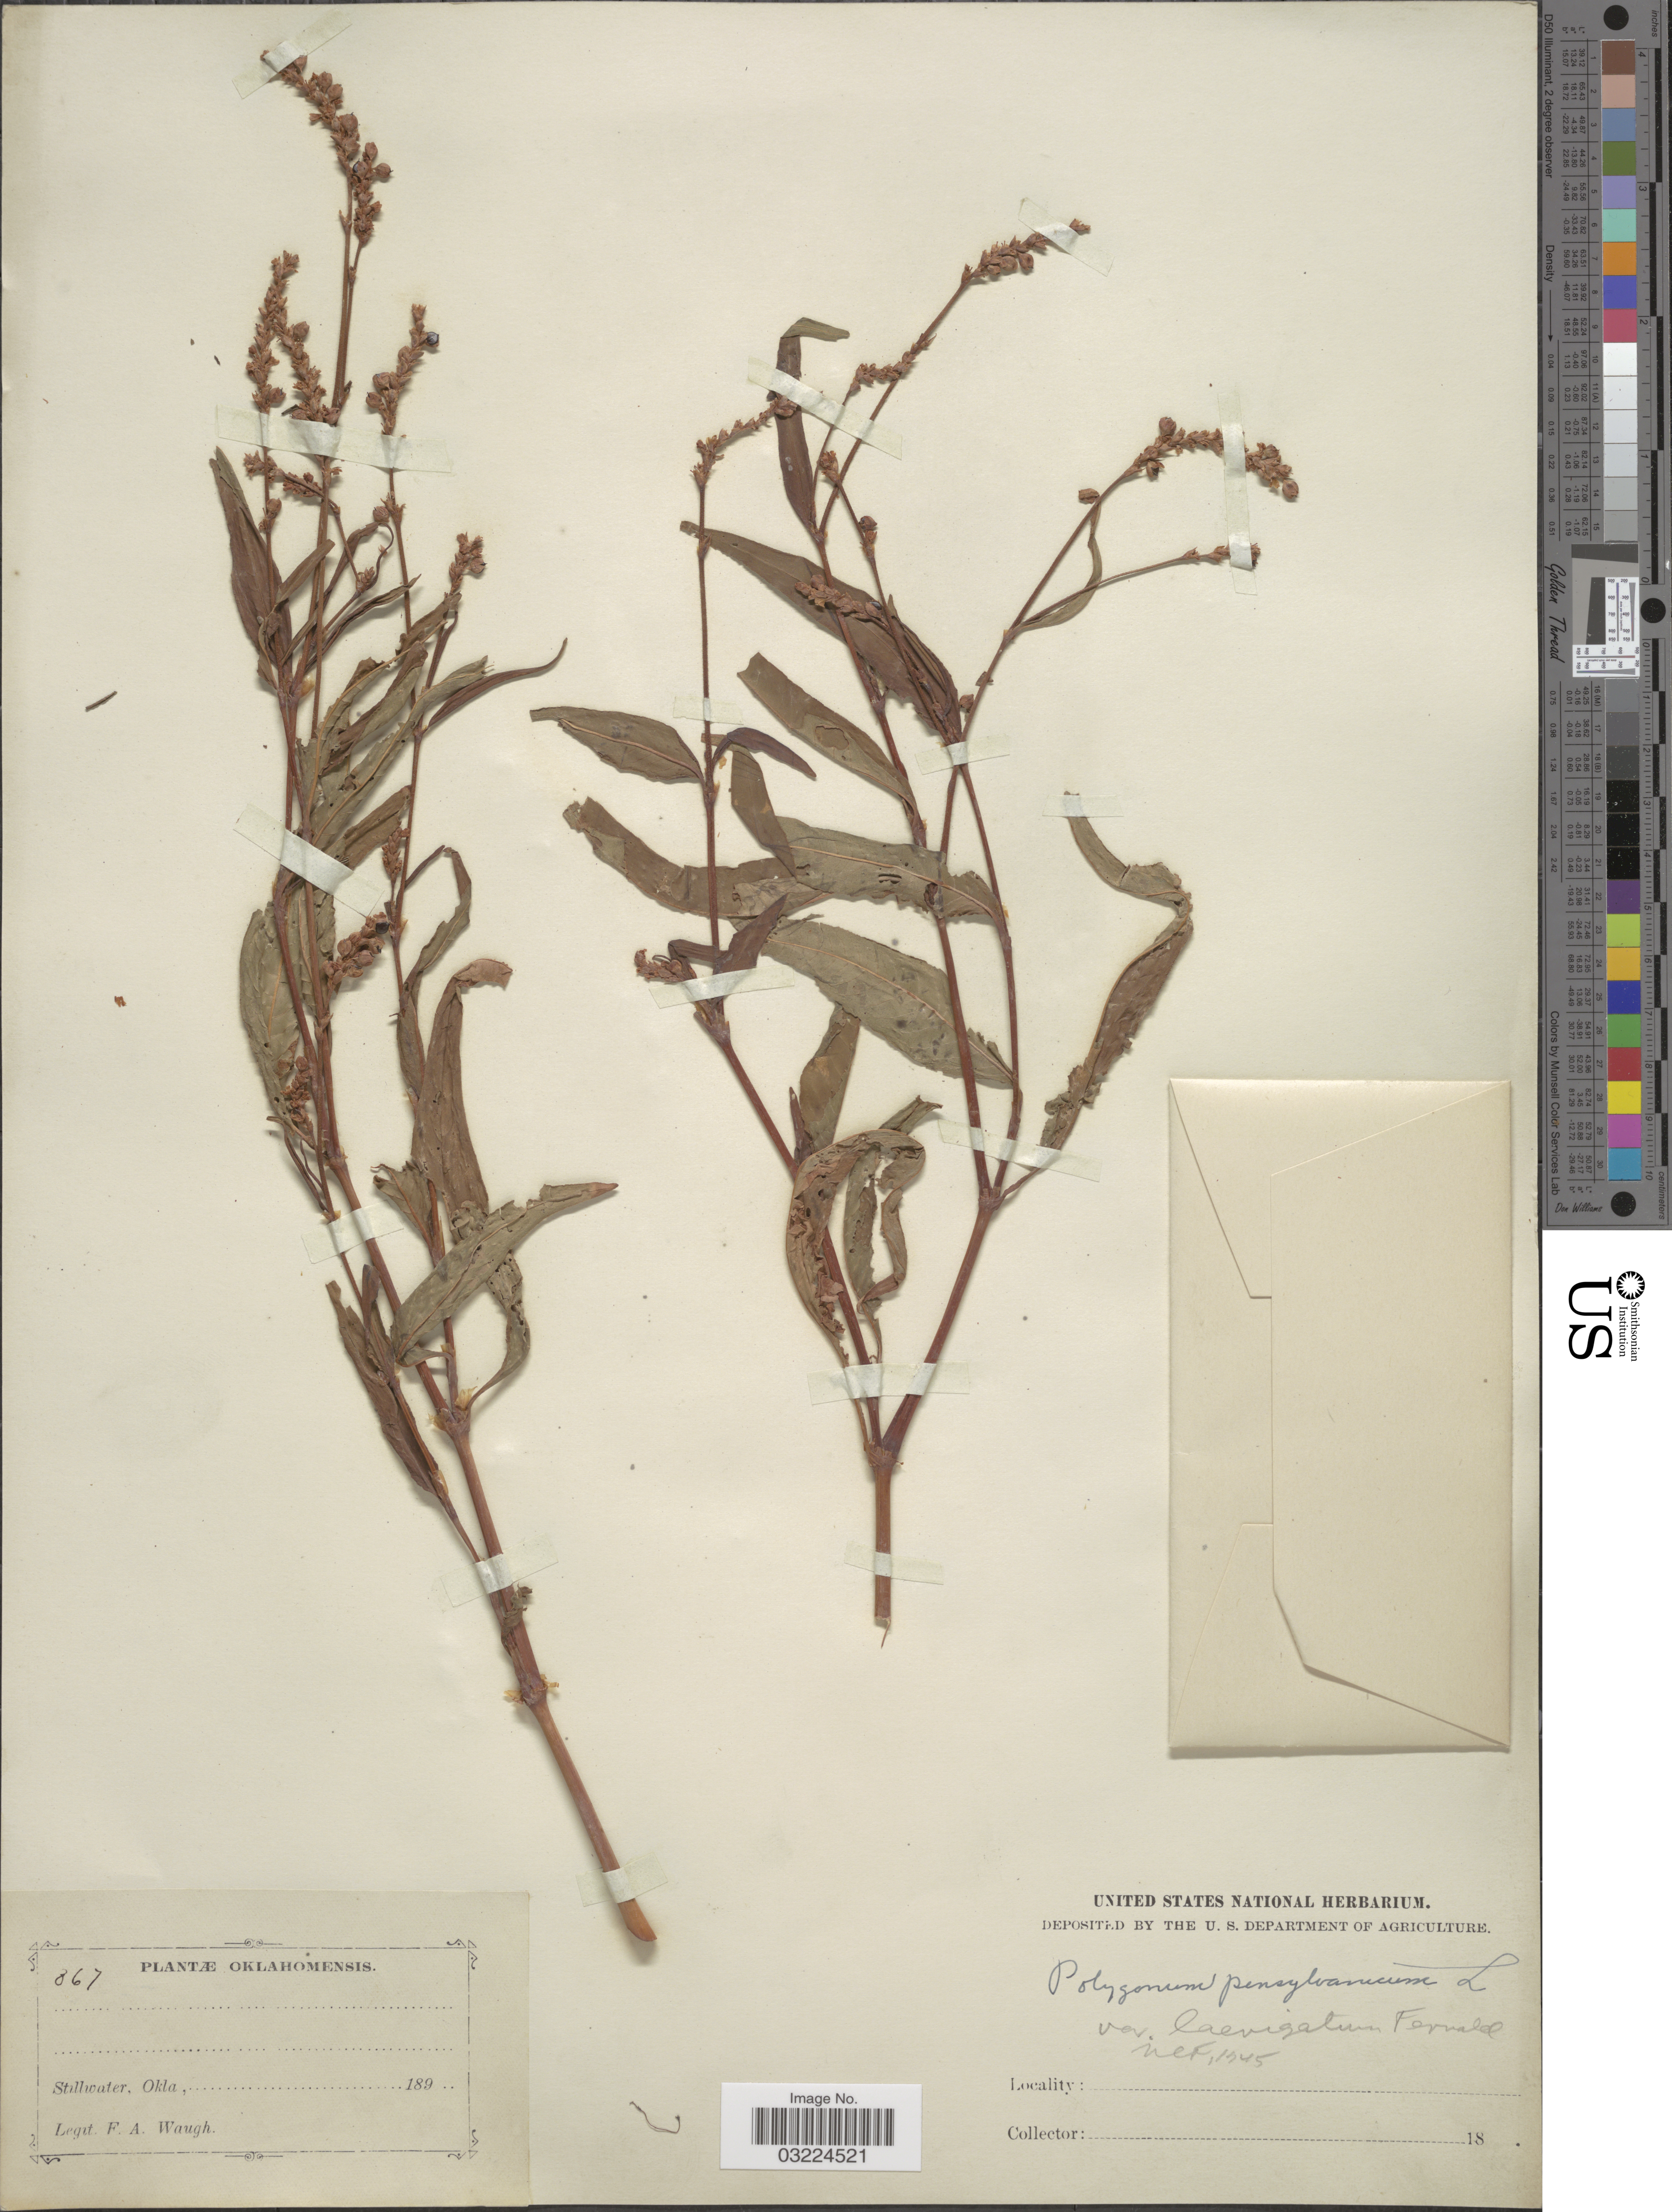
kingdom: Plantae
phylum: Tracheophyta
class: Magnoliopsida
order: Caryophyllales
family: Polygonaceae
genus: Persicaria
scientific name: Persicaria pensylvanica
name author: (L.) M. Gómez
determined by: Atha, D. E.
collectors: F. Waugh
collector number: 367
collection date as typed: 189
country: United States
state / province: Oklahoma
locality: Oklahomensis. Stillwater.